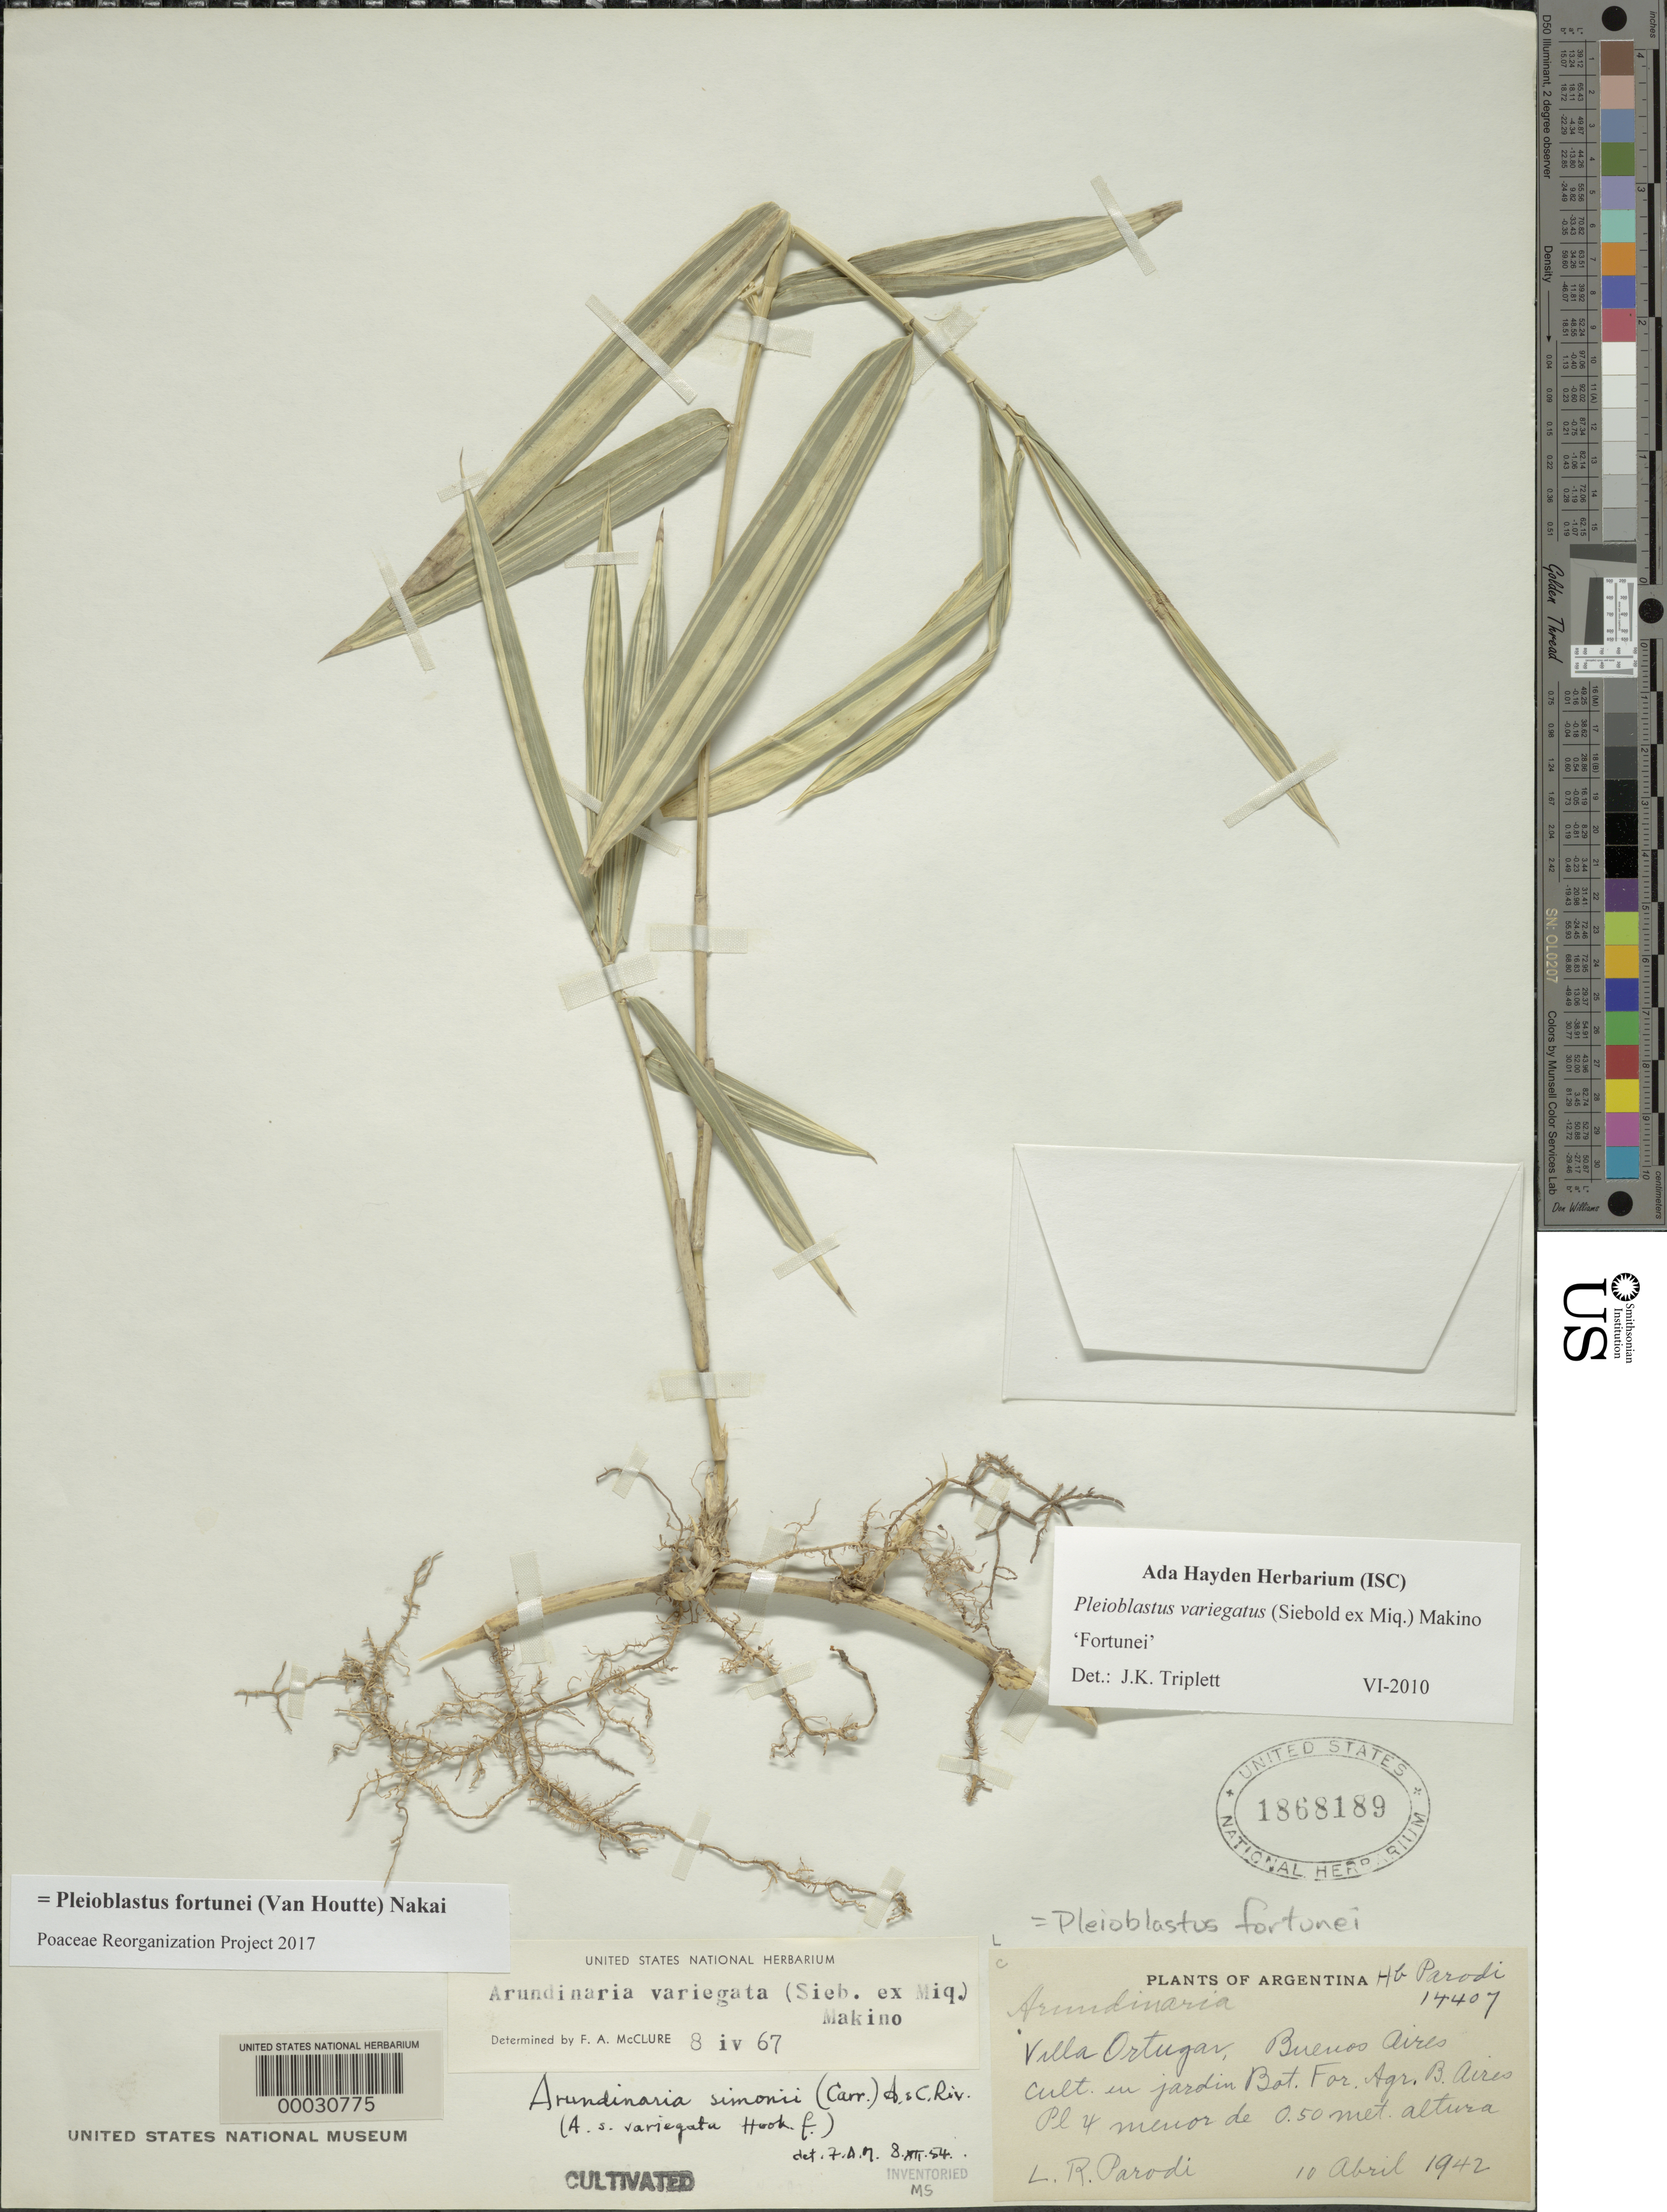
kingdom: Plantae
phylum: Tracheophyta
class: Liliopsida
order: Poales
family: Poaceae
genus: Pleioblastus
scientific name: Pleioblastus fortunei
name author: (Van Houtte) Nakai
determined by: Poaceae Reorganization Project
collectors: L. R. Parodi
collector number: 14407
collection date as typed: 10 Apr 1942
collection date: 1942-04-10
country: Argentina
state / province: Buenos Aires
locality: Ortugar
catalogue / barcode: US 1868189